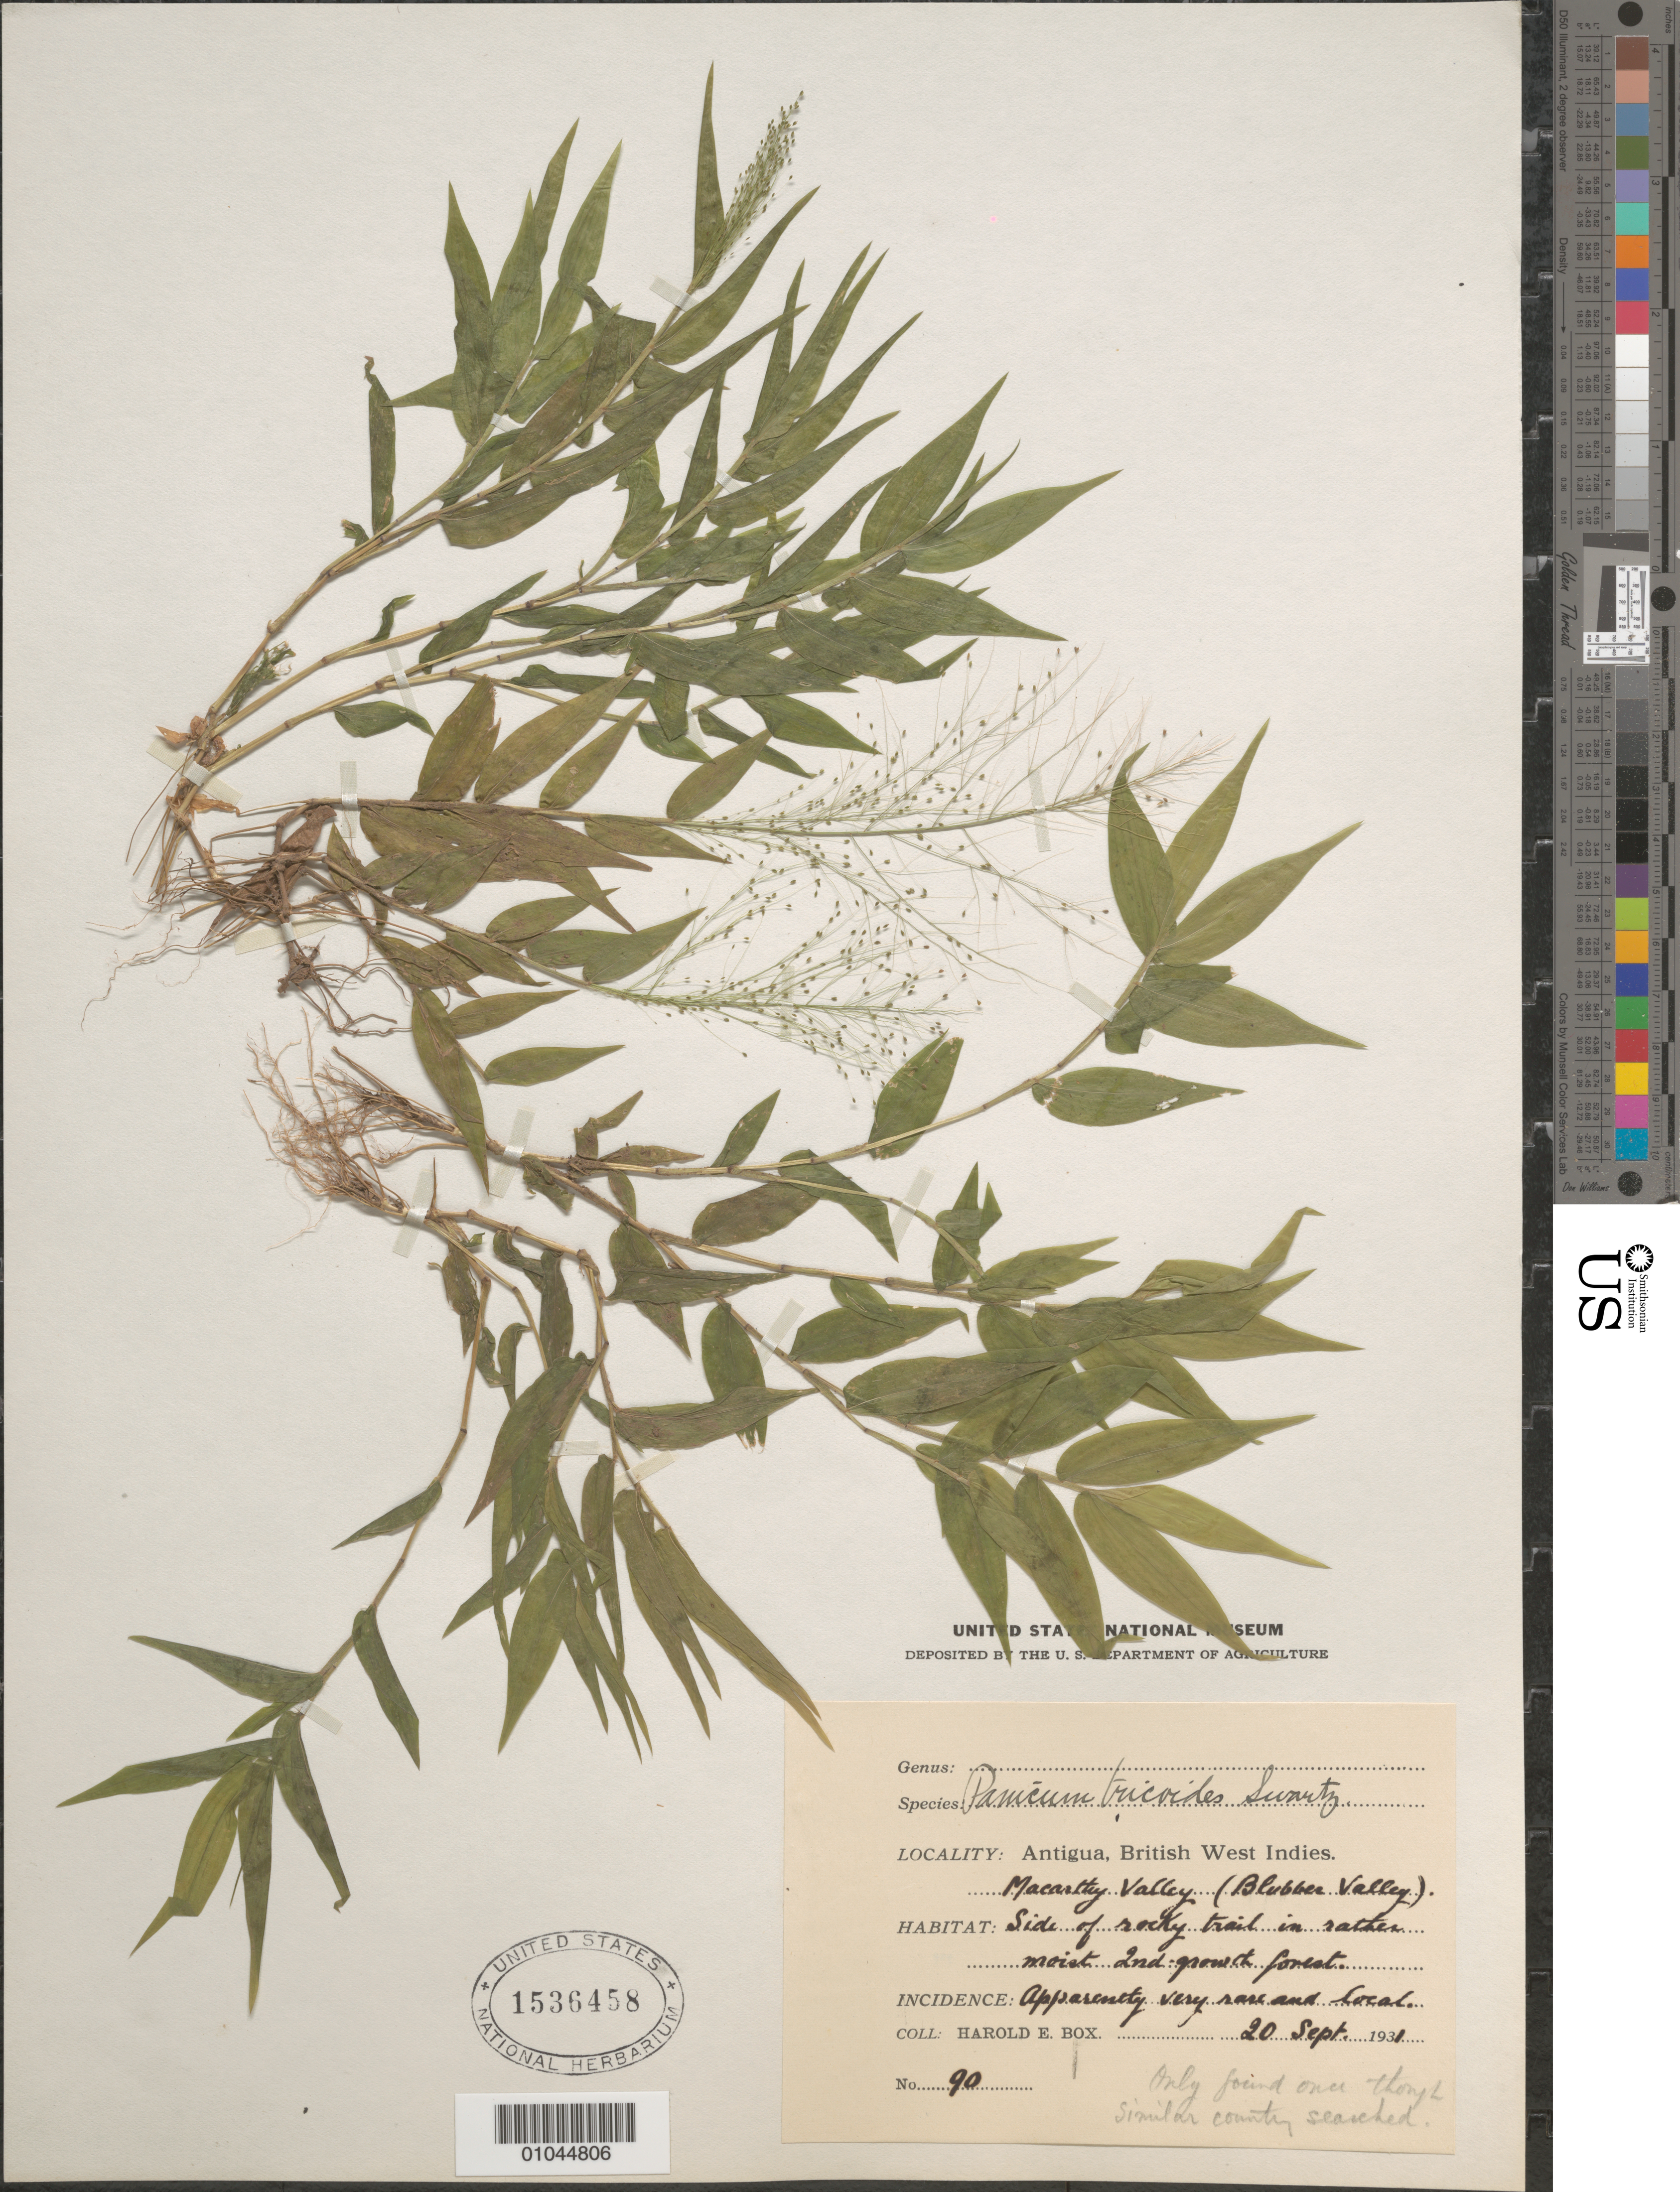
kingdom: Plantae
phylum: Tracheophyta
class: Liliopsida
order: Poales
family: Poaceae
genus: Panicum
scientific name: Panicum trichoides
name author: Sw.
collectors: H. E. Box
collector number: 90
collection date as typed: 20 Sep 1931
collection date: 1931-09-20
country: Antigua and Barbuda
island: Antigua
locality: Macarthy Valley (Blubber Valley)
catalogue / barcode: US 1536458